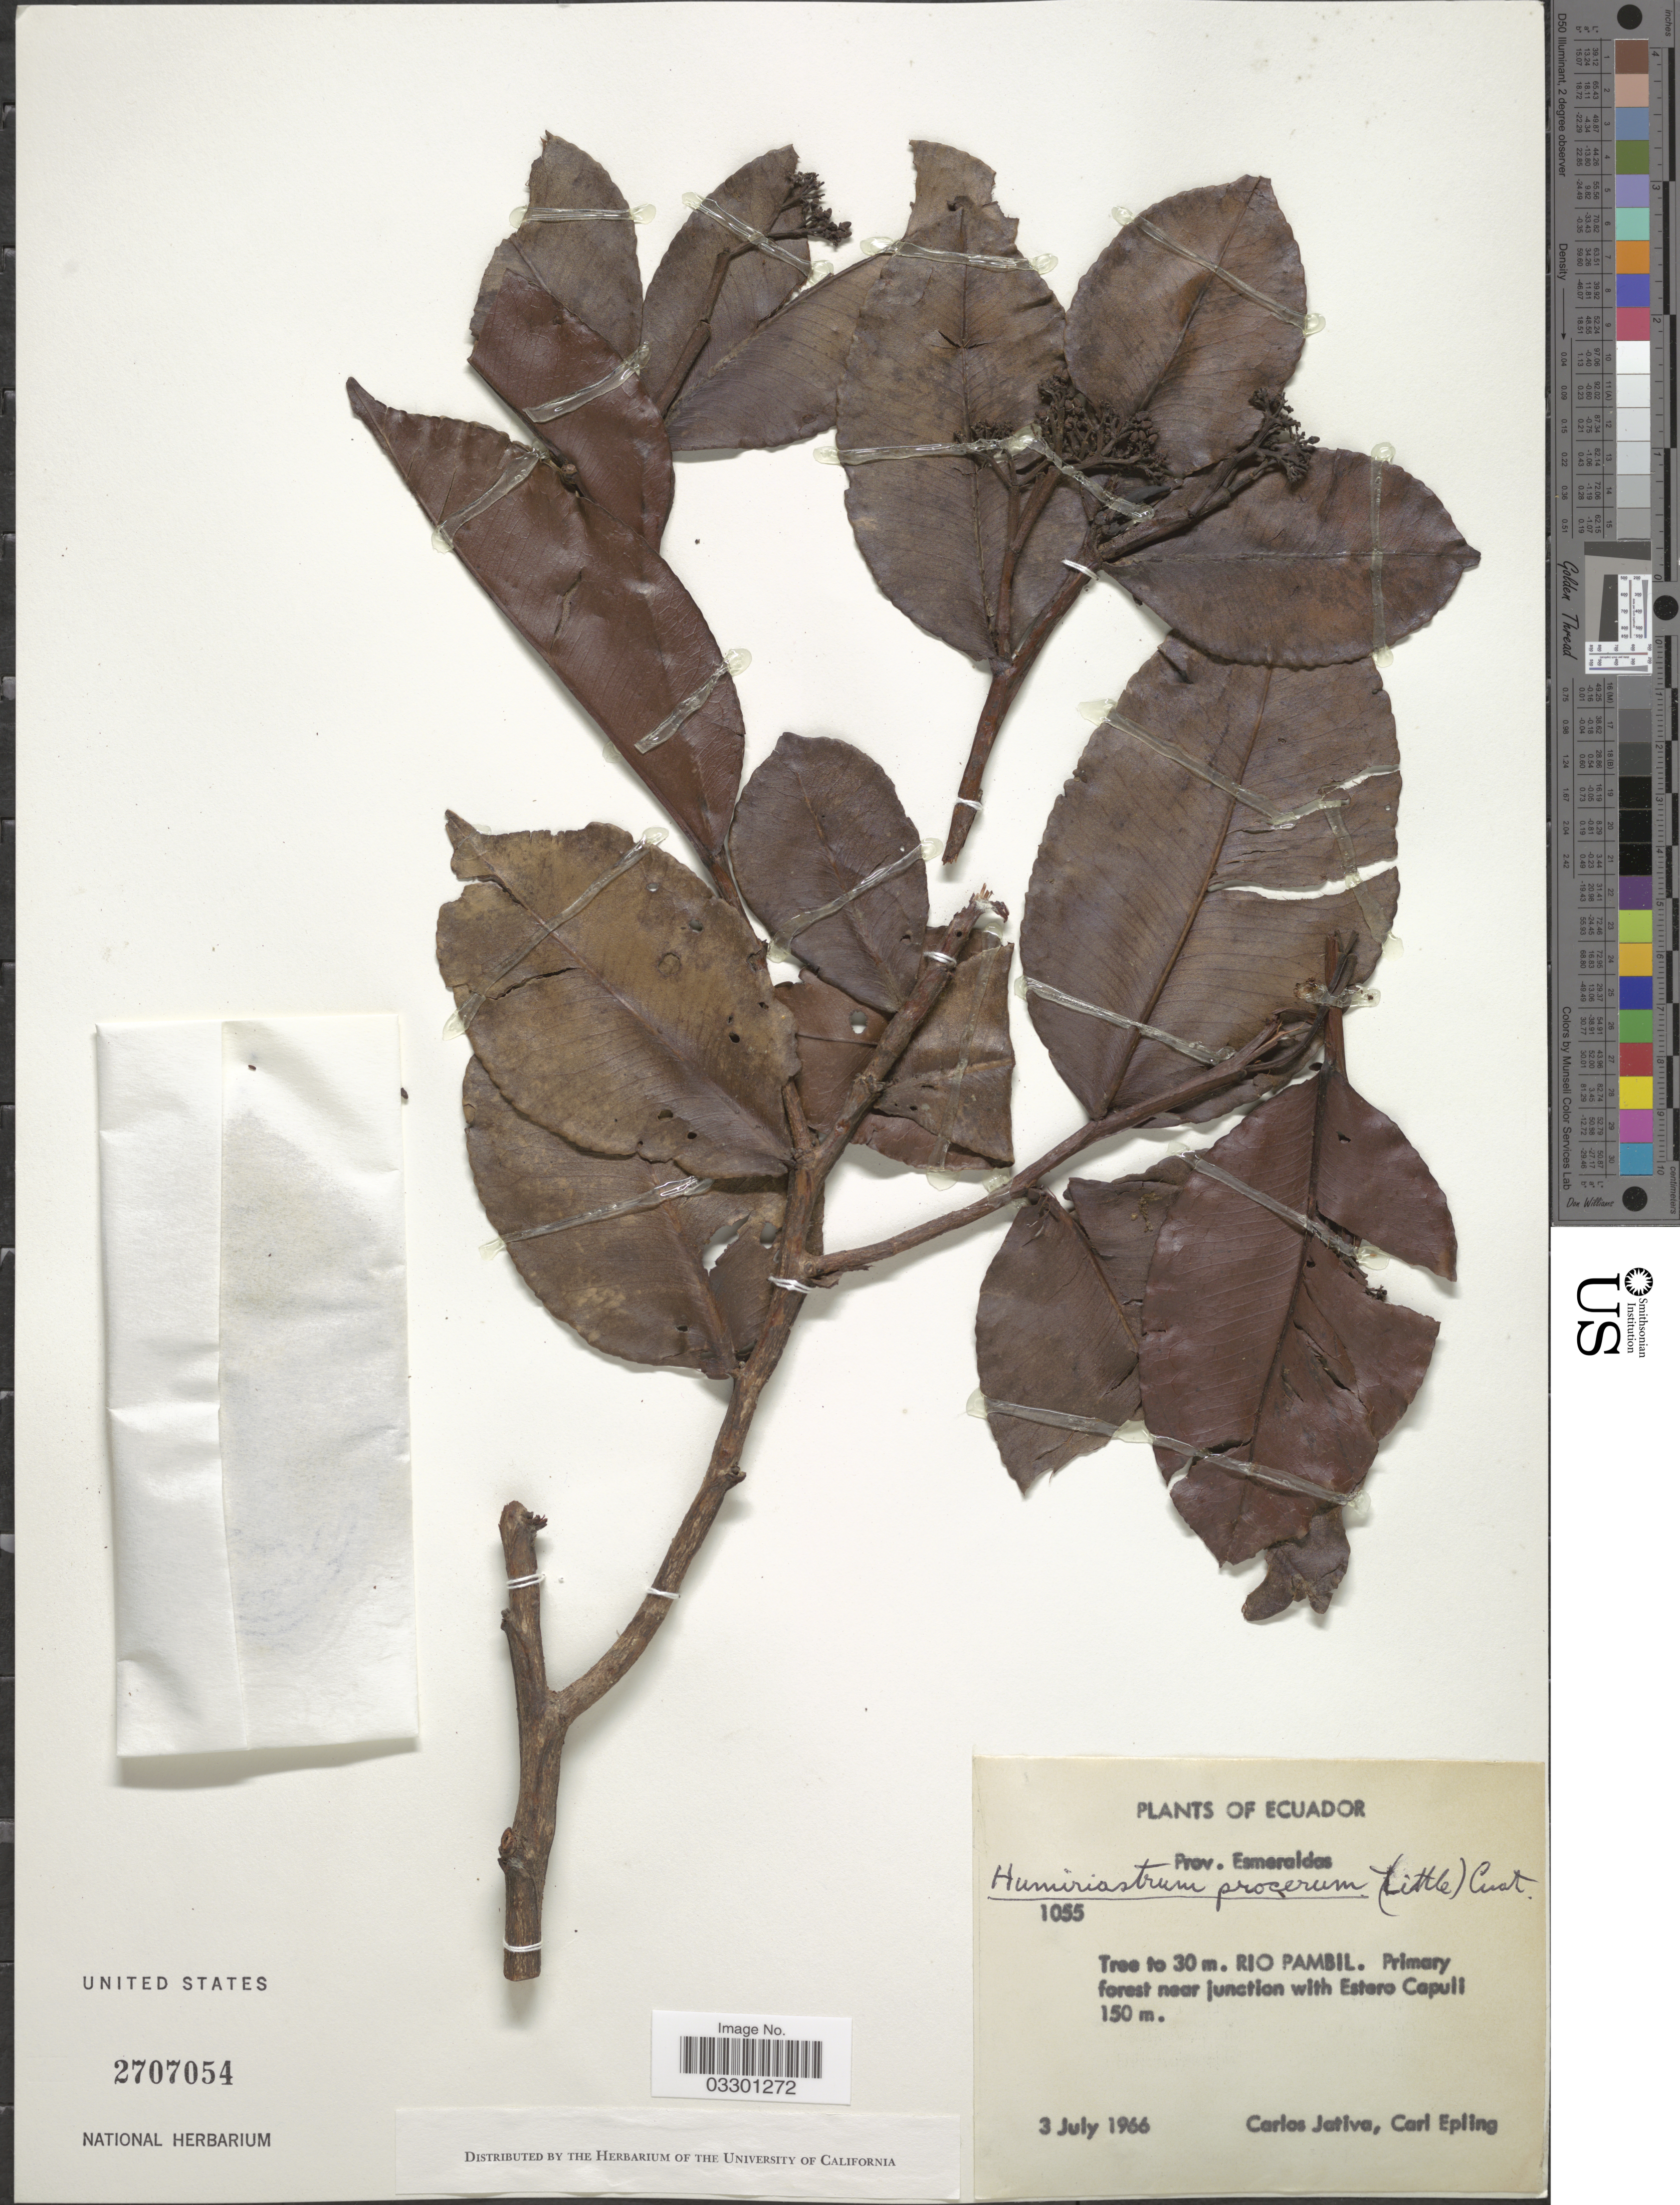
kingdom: Plantae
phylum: Tracheophyta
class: Magnoliopsida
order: Malpighiales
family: Humiriaceae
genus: Humiriastrum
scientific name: Humiriastrum procerum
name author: (Little) Cuatrec.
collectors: C. D. Játiva & C. C. Epling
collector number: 1055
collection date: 1966-07-03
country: Ecuador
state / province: Esmeraldas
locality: Rio Pambil. Primary forest near junction with Estero Capuli.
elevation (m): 150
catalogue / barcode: US 2707054